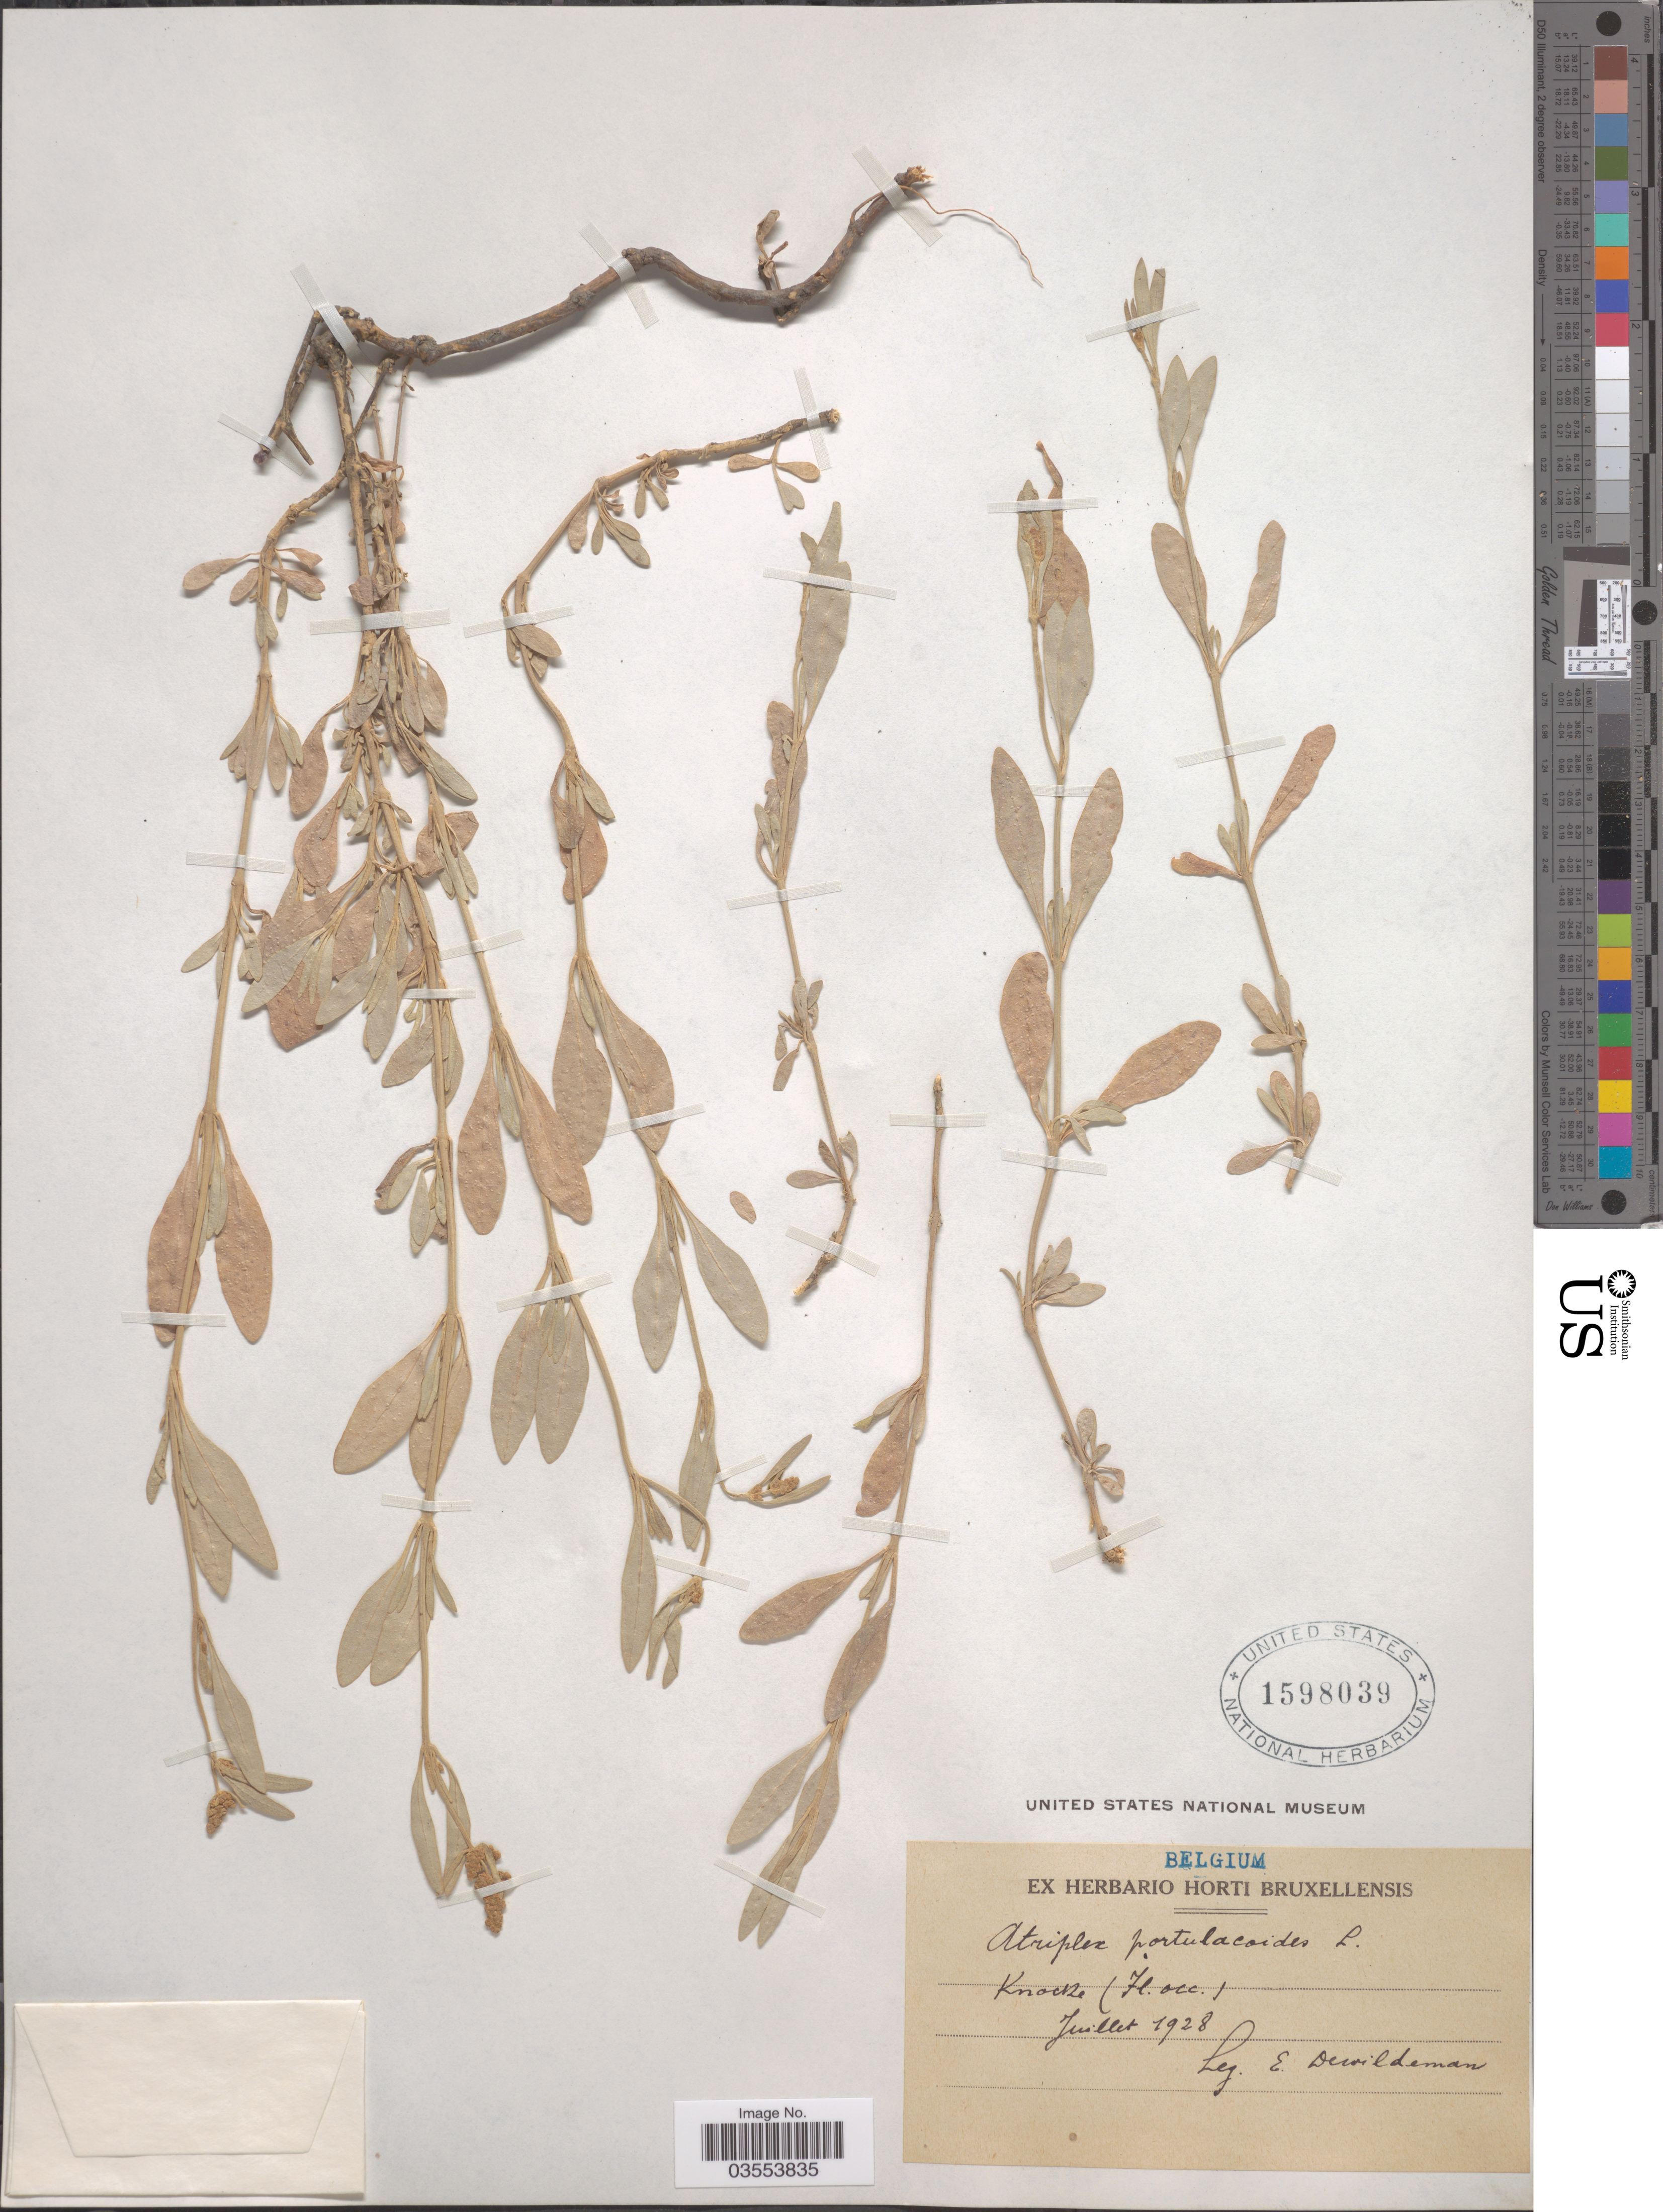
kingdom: Plantae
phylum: Tracheophyta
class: Magnoliopsida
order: Caryophyllales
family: Amaranthaceae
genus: Atriplex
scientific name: Atriplex portulacoides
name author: L.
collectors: E. DeWildeman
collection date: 1928-07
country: Belgium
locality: Knocke (Fl. occ.).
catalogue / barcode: US 1598039